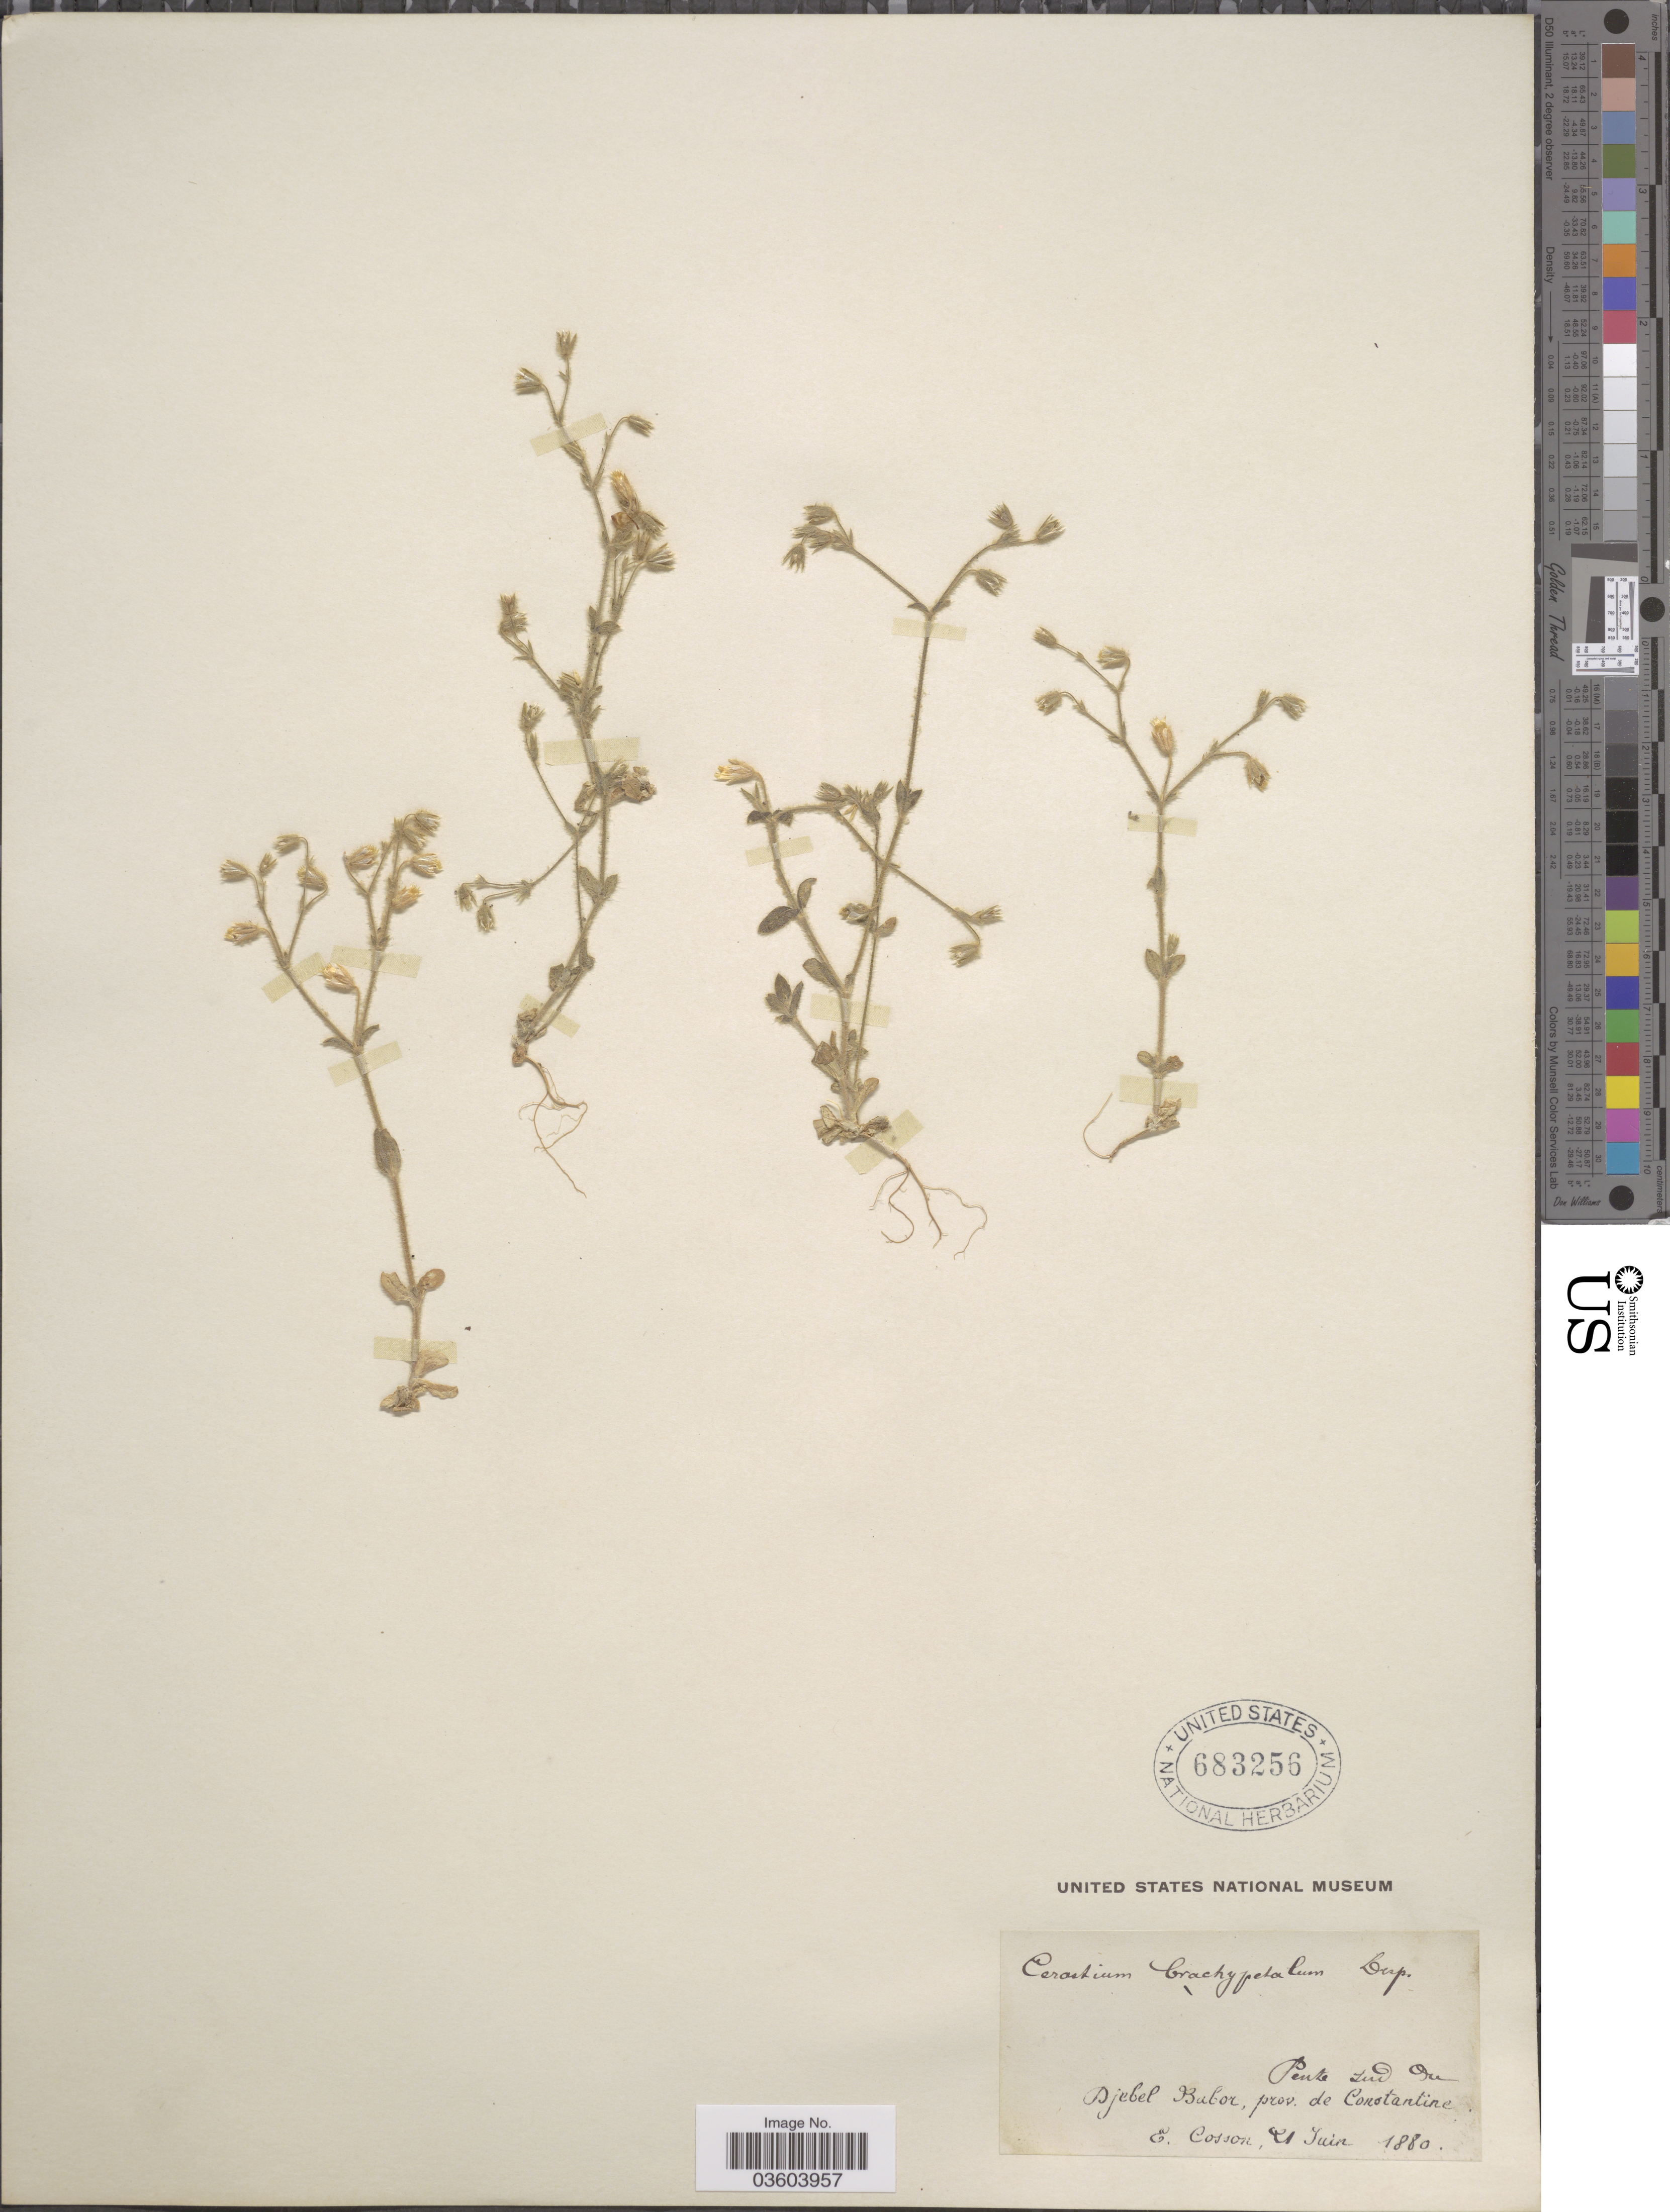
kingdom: Plantae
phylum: Tracheophyta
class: Magnoliopsida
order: Caryophyllales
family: Caryophyllaceae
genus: Cerastium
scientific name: Cerastium brachypetalum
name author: Pers.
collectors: E. Cosson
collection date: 1880-06-21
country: Algeria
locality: Pente sud du. Djebel Babor, prov. de Constantine.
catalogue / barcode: US 683256